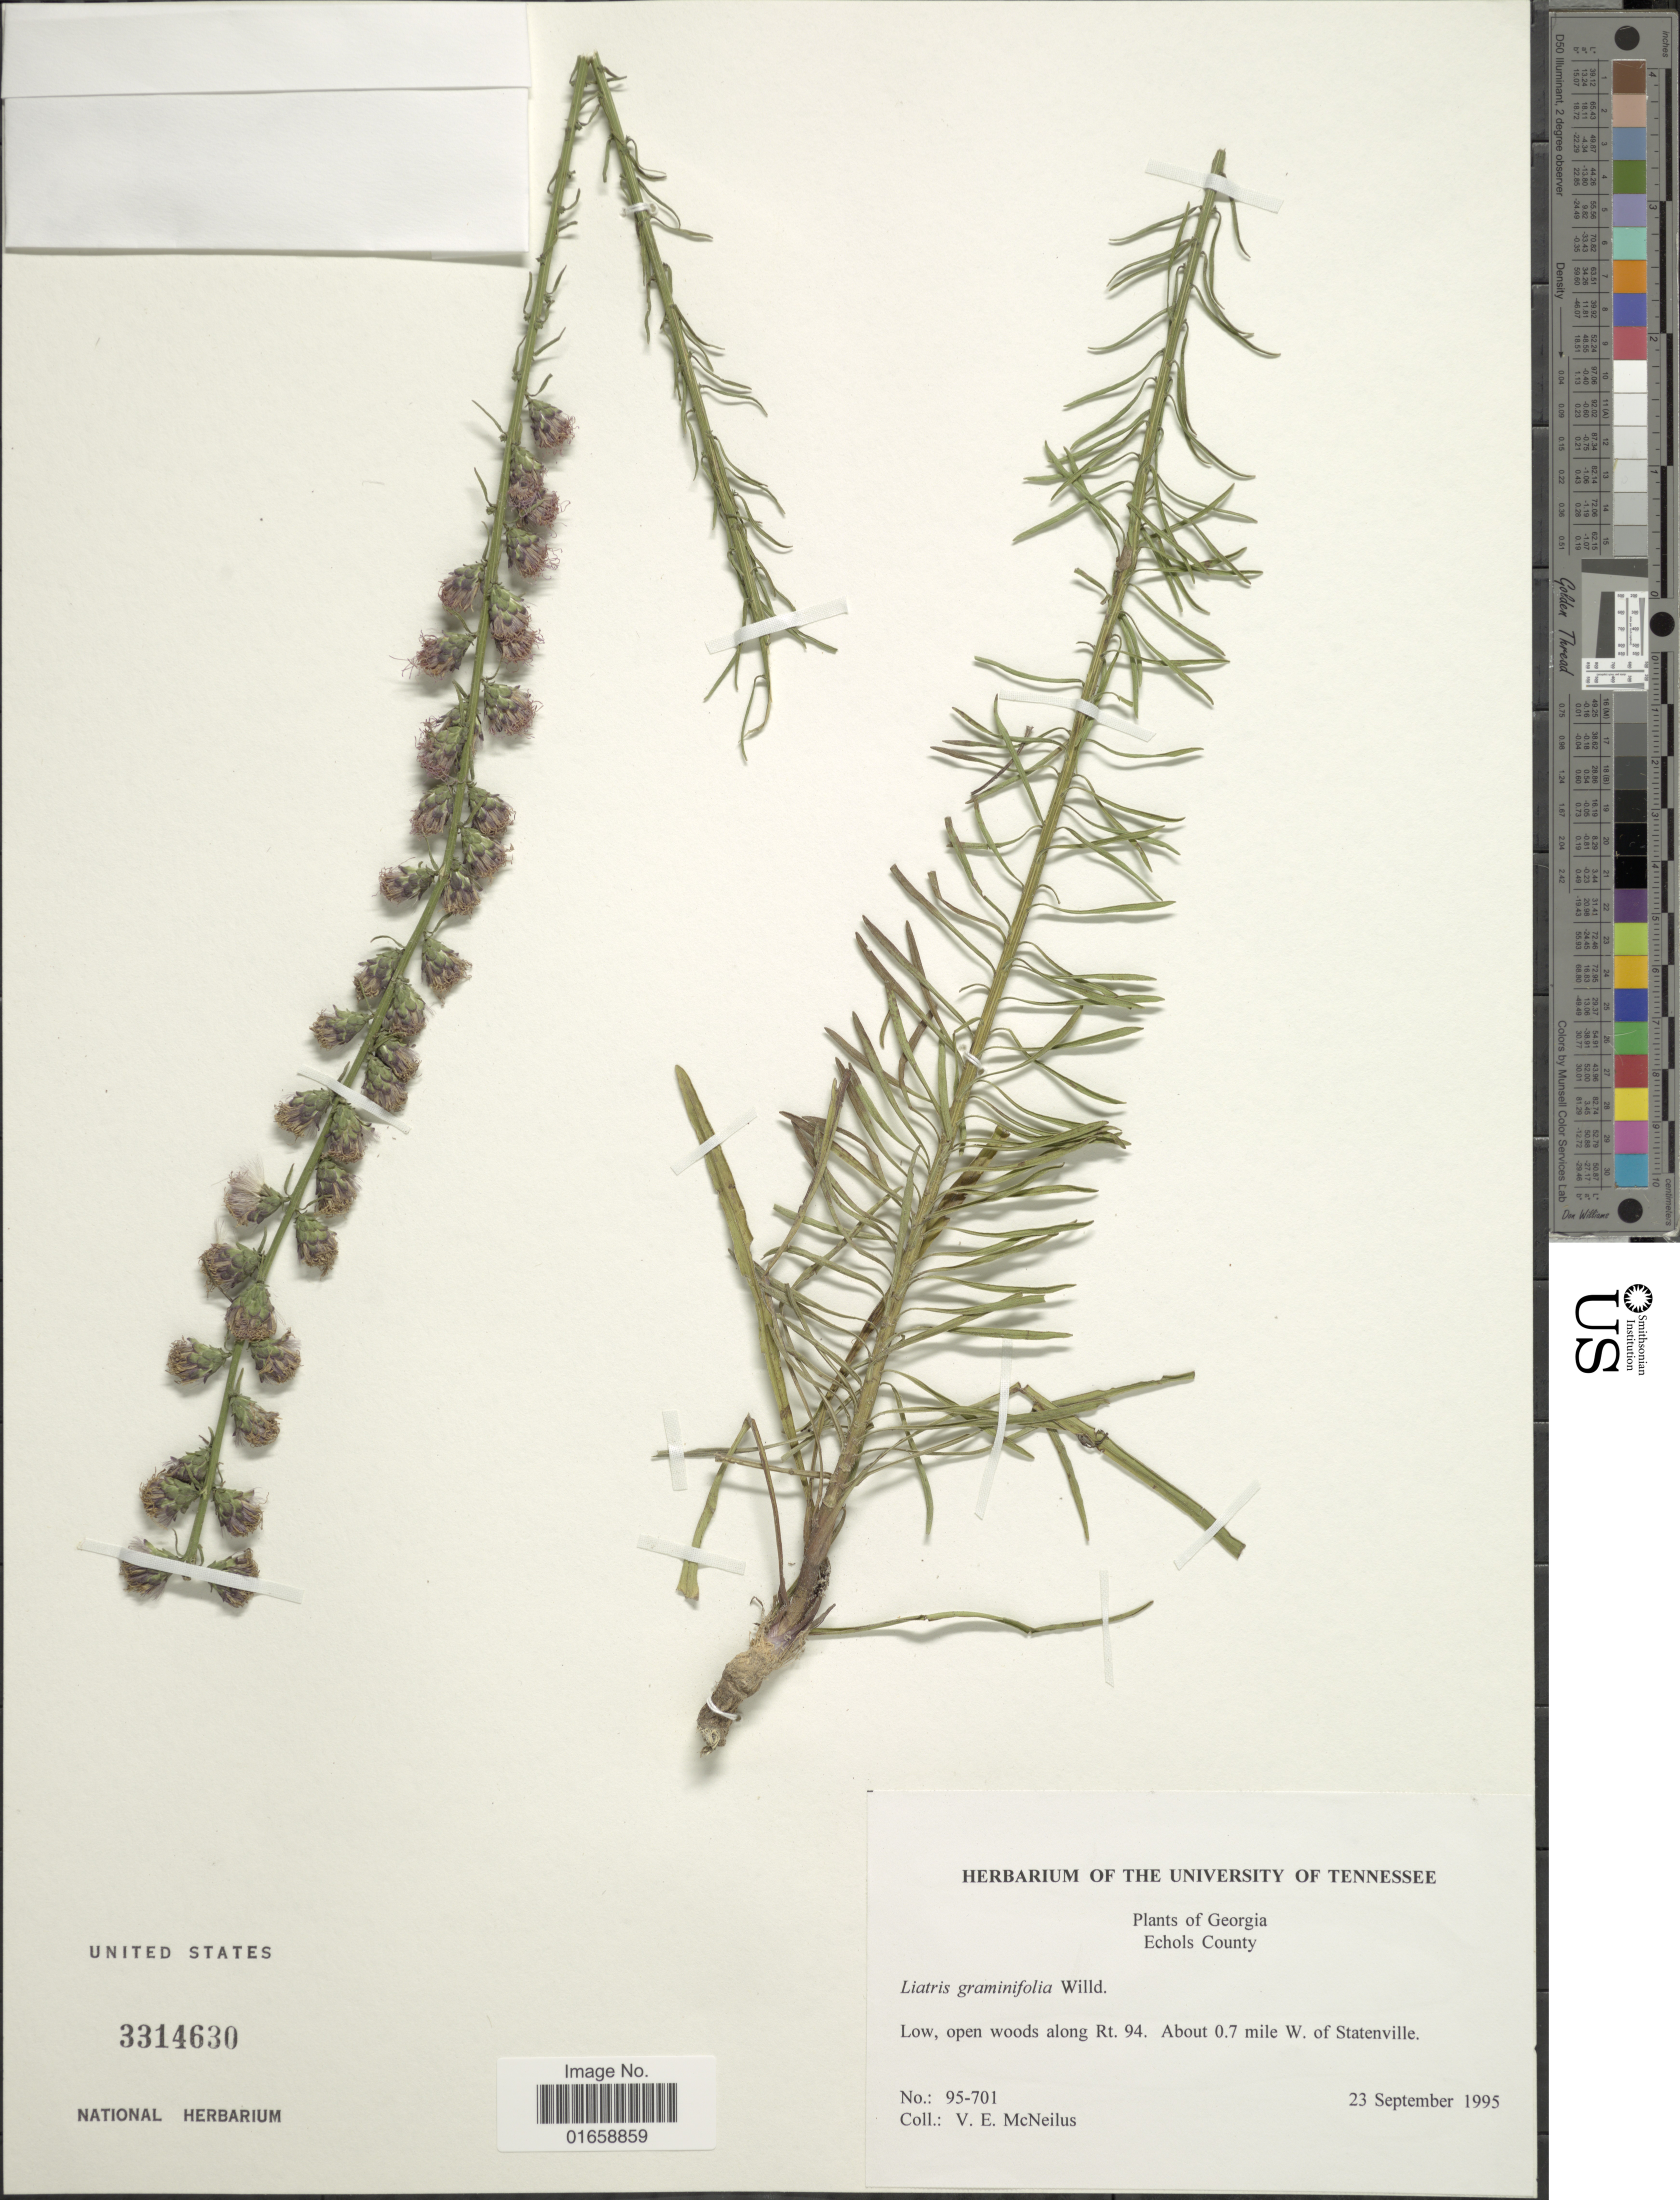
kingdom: Plantae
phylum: Tracheophyta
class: Magnoliopsida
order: Asterales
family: Asteraceae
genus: Liatris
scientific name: Liatris pilosa var. graminifolia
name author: Willd.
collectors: V. Mcneilus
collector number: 95-701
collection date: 1995-09-23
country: United States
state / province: Georgia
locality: Echols County, Low open woods along Rt. 94. About 0.7 mile W of Statenville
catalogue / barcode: US 3314630